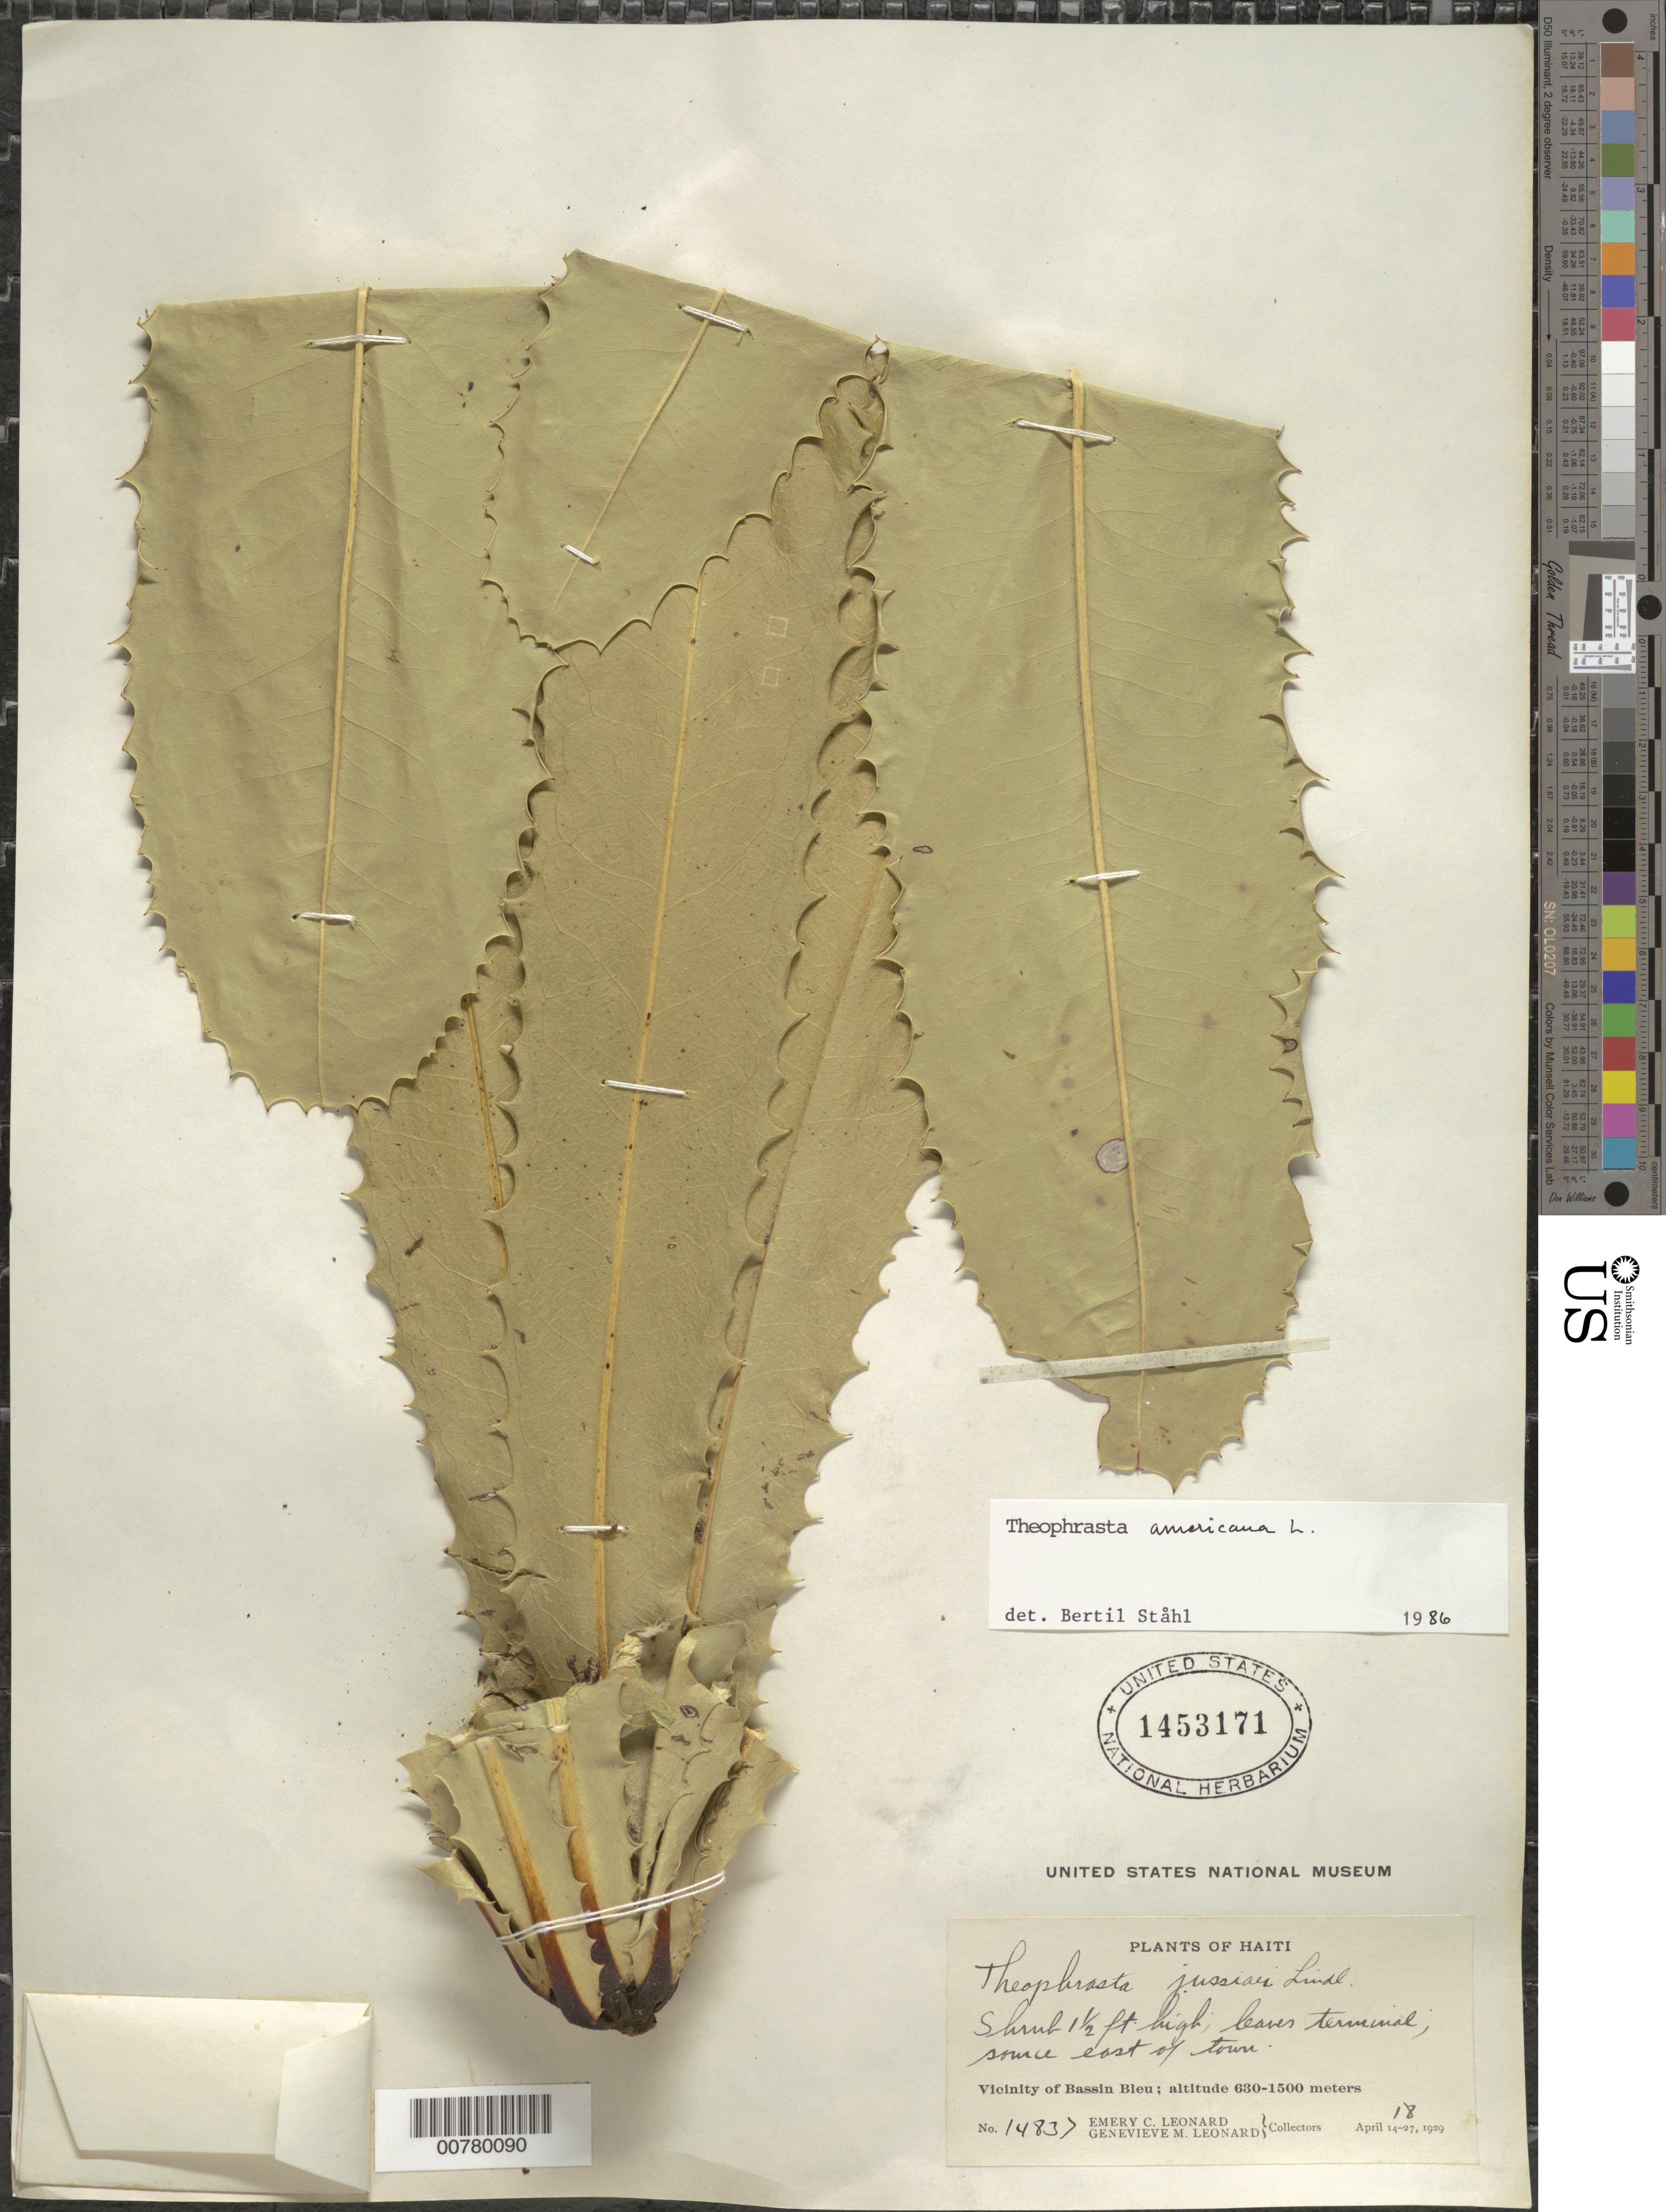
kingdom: Plantae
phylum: Tracheophyta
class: Magnoliopsida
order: Ericales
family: Primulaceae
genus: Theophrasta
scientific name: Theophrasta americana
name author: L.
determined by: Ståhl, B.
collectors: E. C. Leonard & G. M. Leonard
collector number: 14837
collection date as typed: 18 Apr 1929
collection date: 1929-04-18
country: Haiti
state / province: Nord-Ouest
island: Hispaniola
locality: Vicinity of Bassin Bleu, source east of town.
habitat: Source.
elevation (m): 630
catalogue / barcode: US 1453171